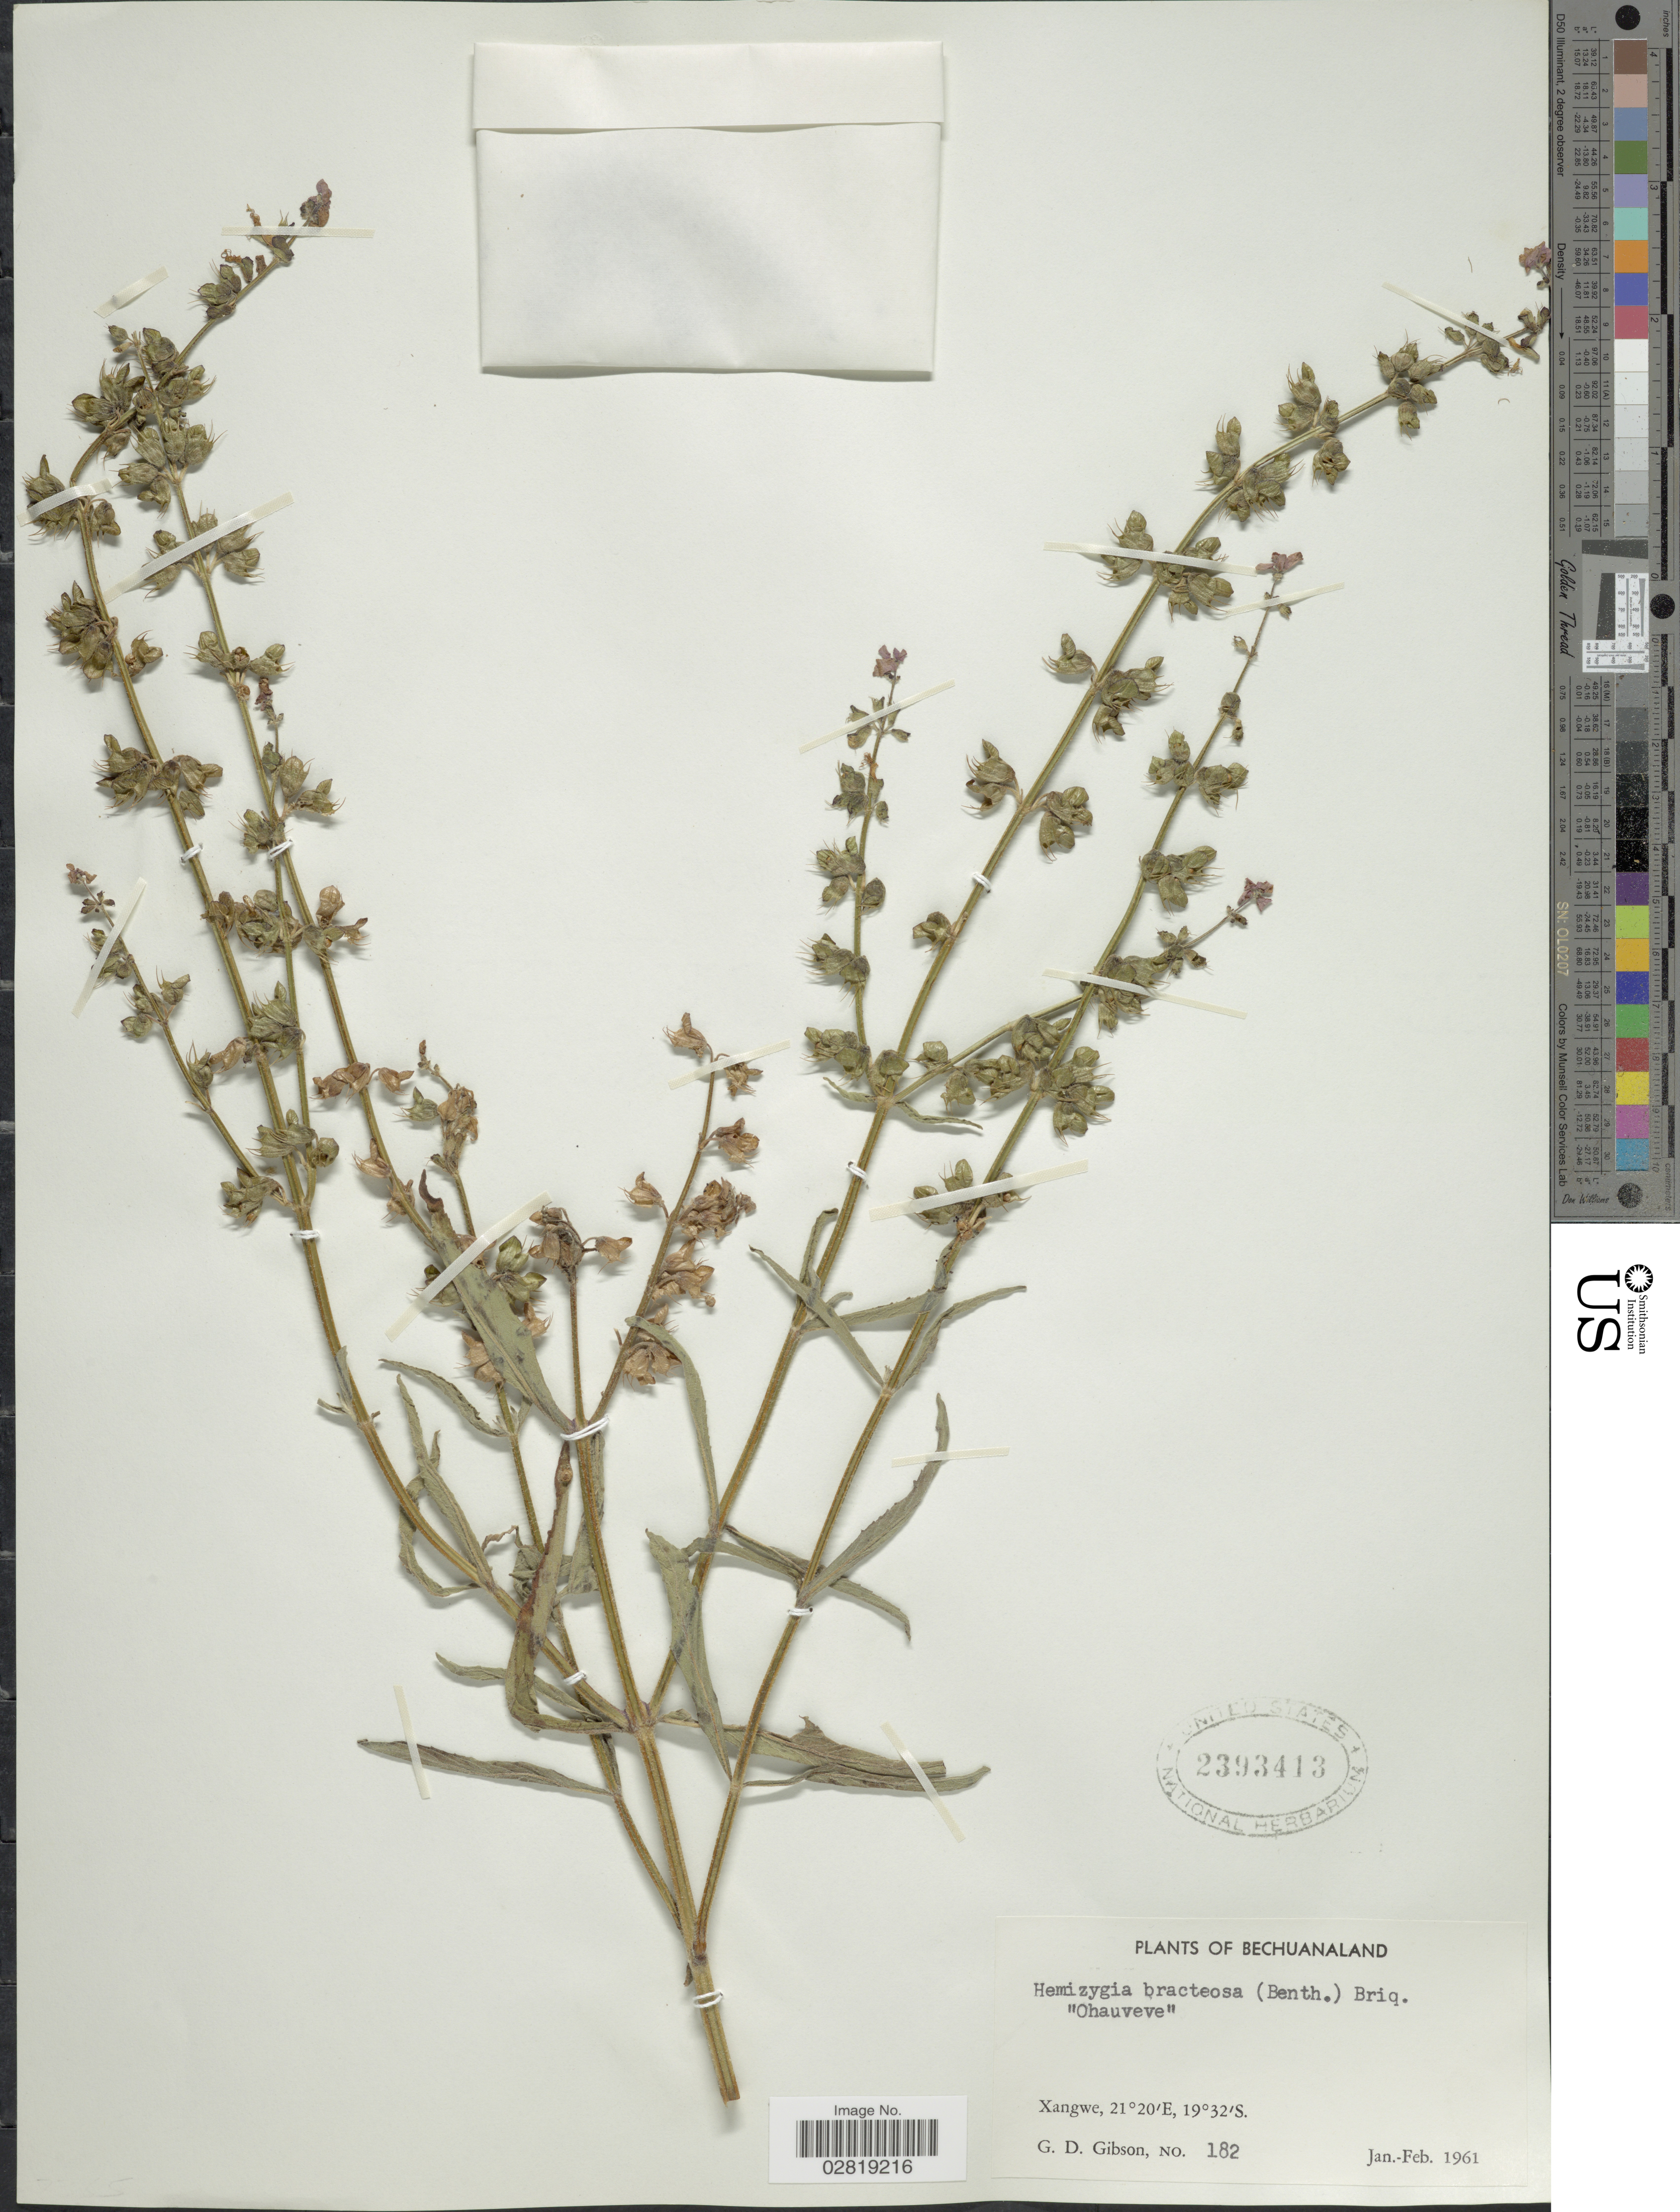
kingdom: Plantae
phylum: Tracheophyta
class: Magnoliopsida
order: Lamiales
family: Lamiaceae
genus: Hemizygia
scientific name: Hemizygia bracteosa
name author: (Benth.) Briq.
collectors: G. D. Gibson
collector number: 182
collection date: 1961-01/1961-02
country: Botswana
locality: Bechuanaland. Xangwe.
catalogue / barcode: US 2393413